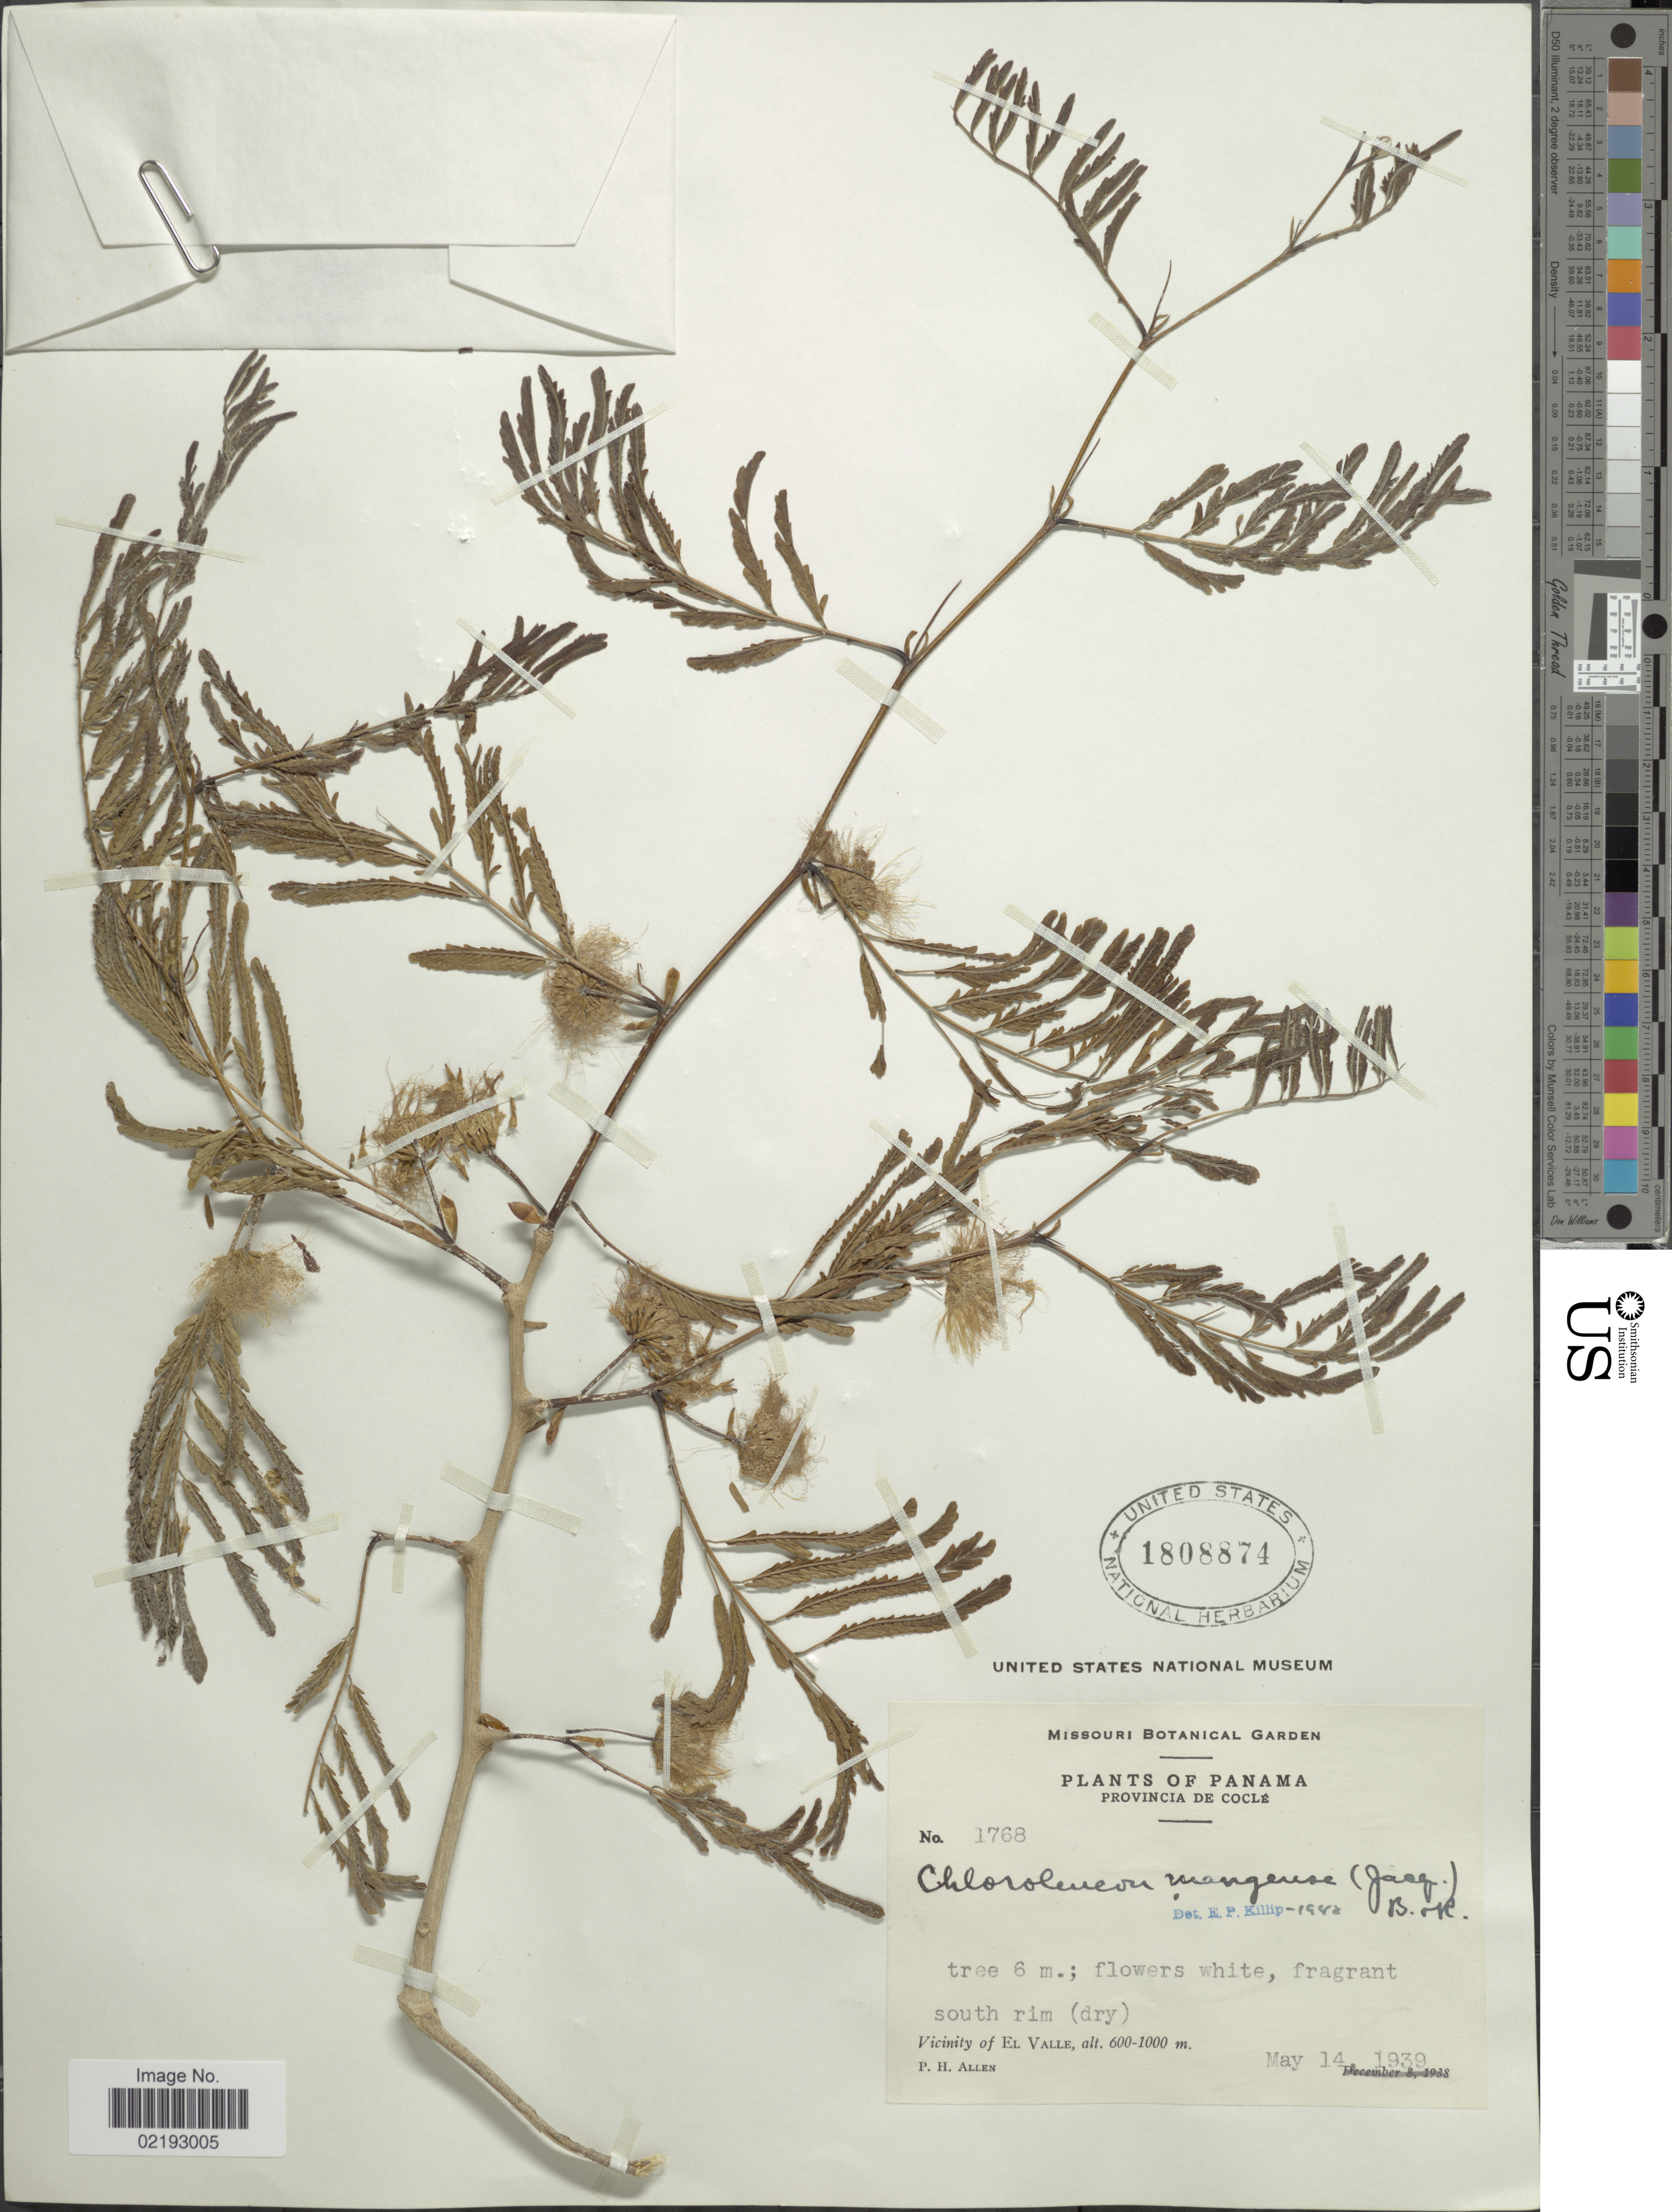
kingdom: Plantae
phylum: Tracheophyta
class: Magnoliopsida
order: Fabales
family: Fabaceae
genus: Chloroleucon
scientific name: Chloroleucon mangense var. mangense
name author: (Jacq.) Britton & Rose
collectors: P. H. Allen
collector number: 1768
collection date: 1939-05-14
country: Panama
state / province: Coclé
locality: Vicinity of El Valle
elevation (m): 600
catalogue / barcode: US 1808874